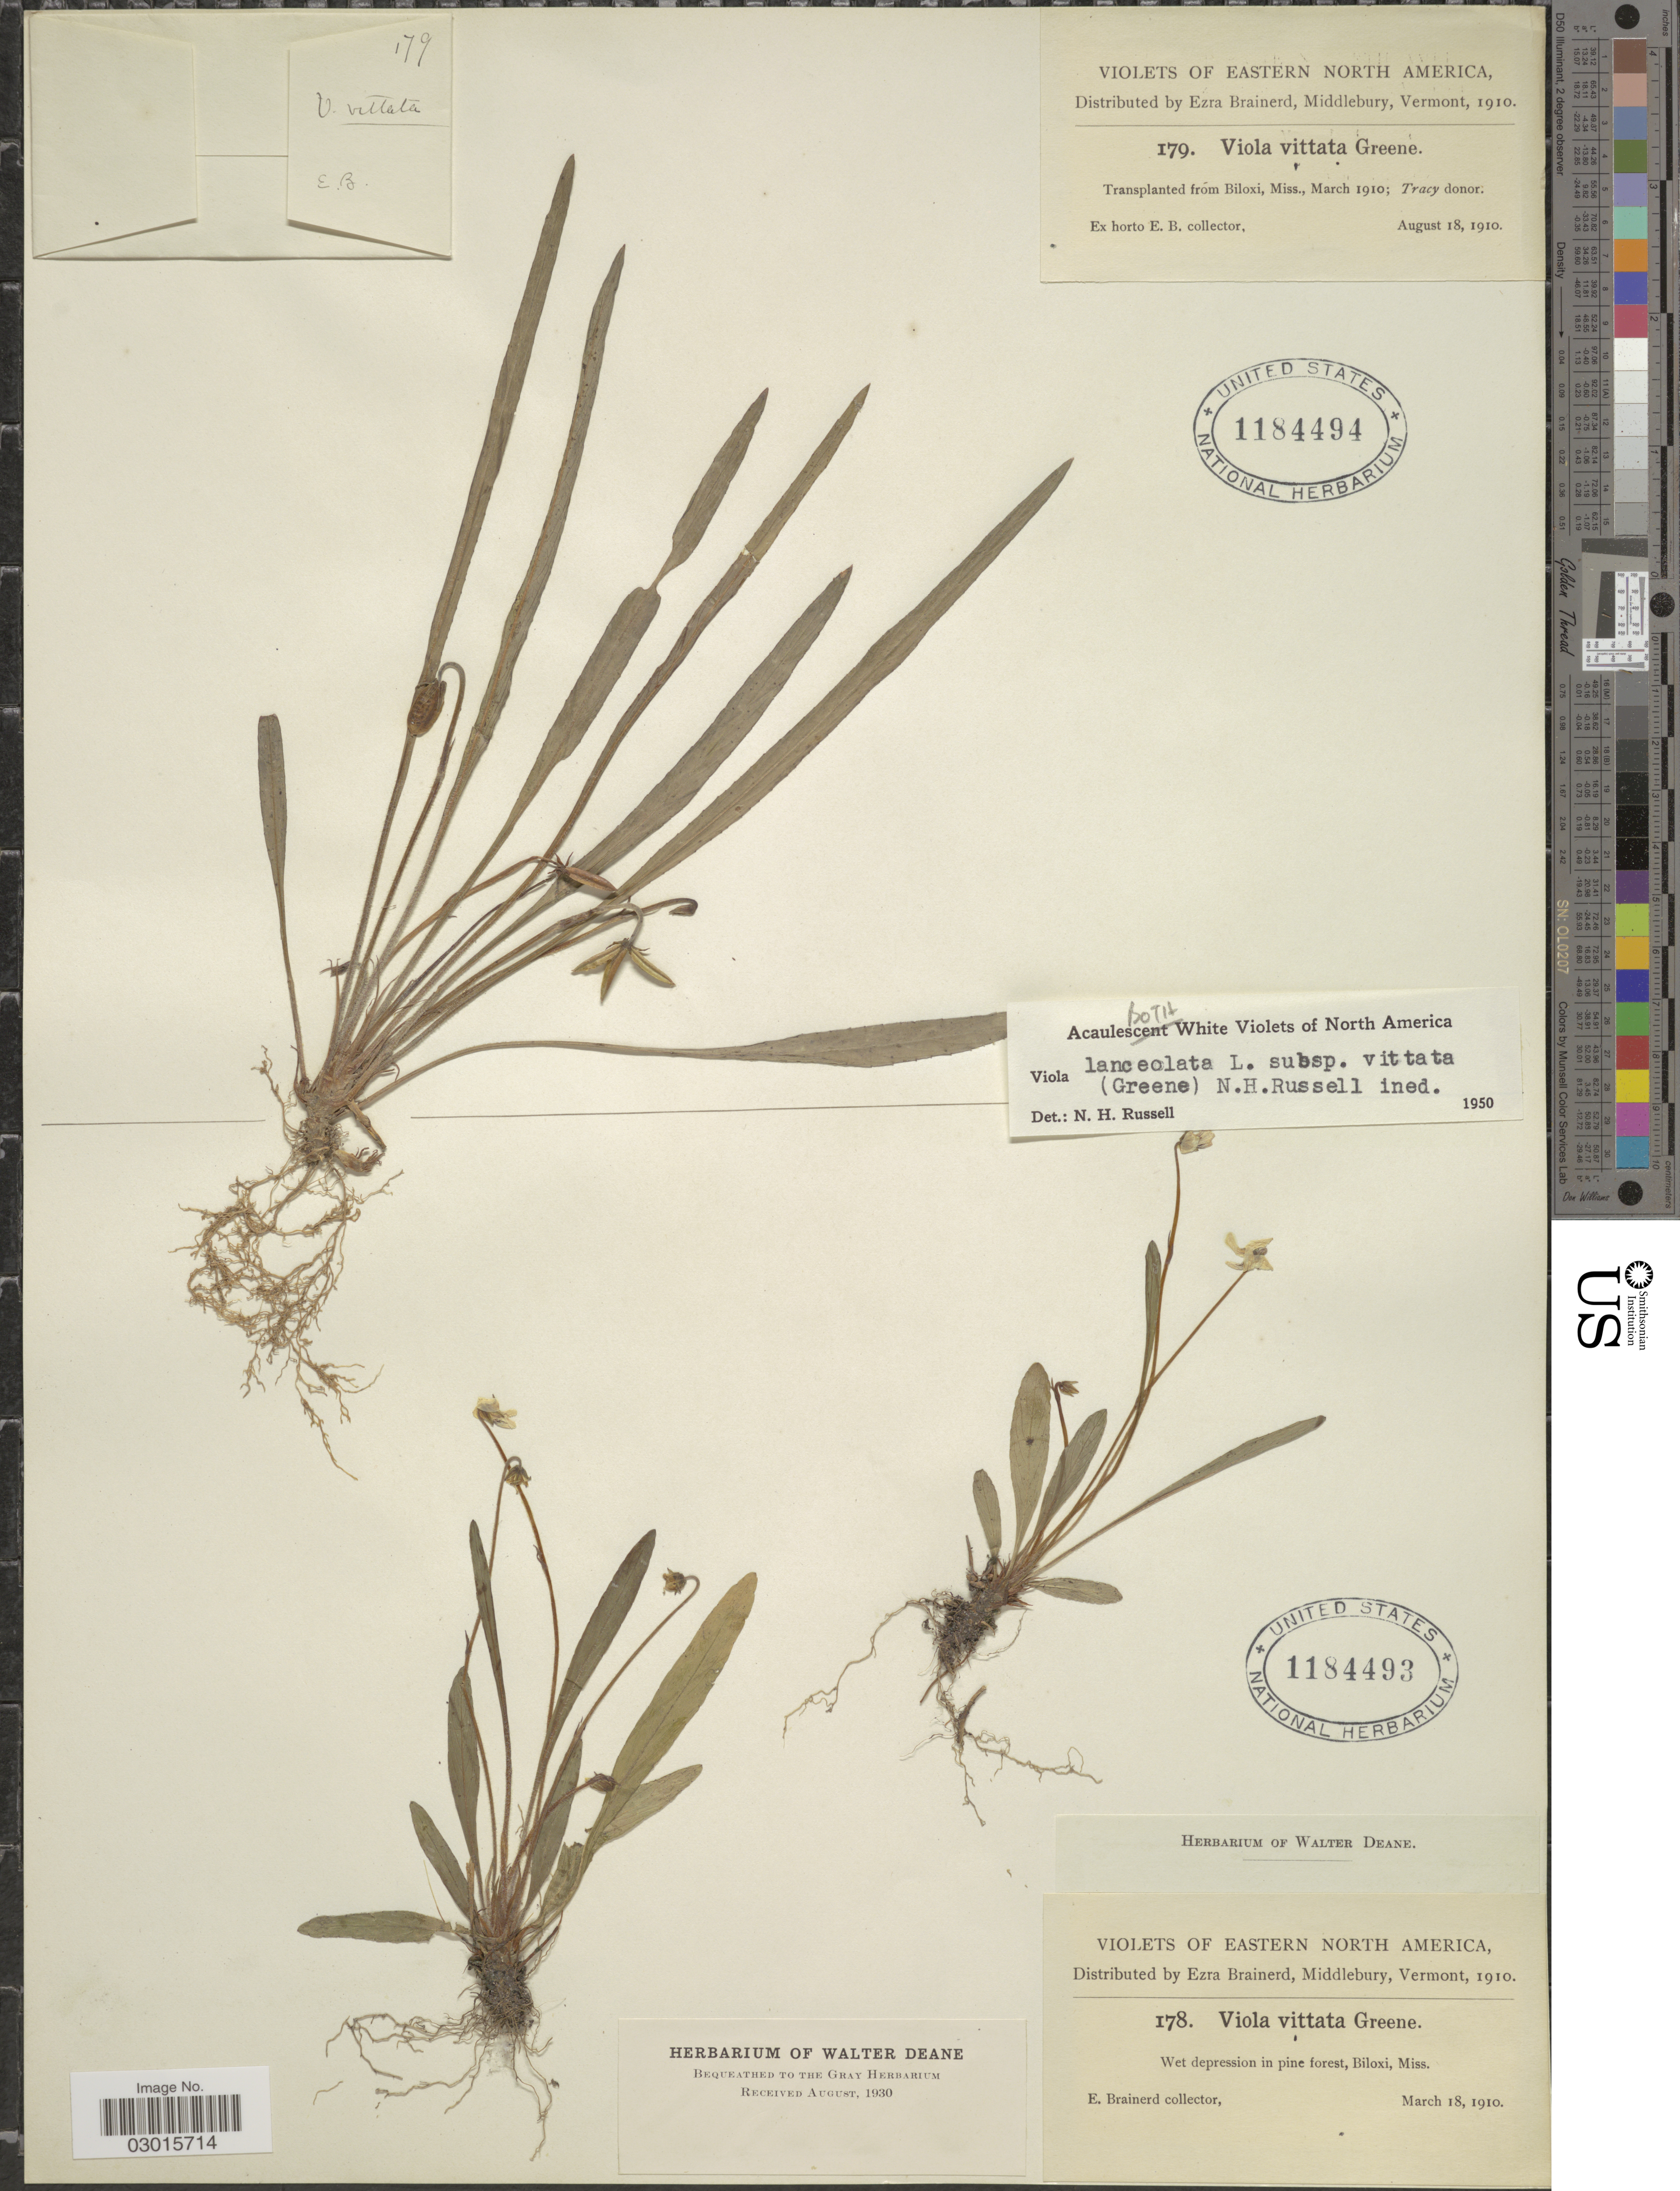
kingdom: Plantae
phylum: Tracheophyta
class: Magnoliopsida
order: Malpighiales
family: Violaceae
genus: Viola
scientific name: Viola lanceolata subsp. vittata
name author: (Greene) N. H. Russell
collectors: E. Brainerd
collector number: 178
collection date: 1910-03-18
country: United States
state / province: Mississippi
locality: Eastern North America. Biloxi, Miss.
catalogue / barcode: US 1184493-2